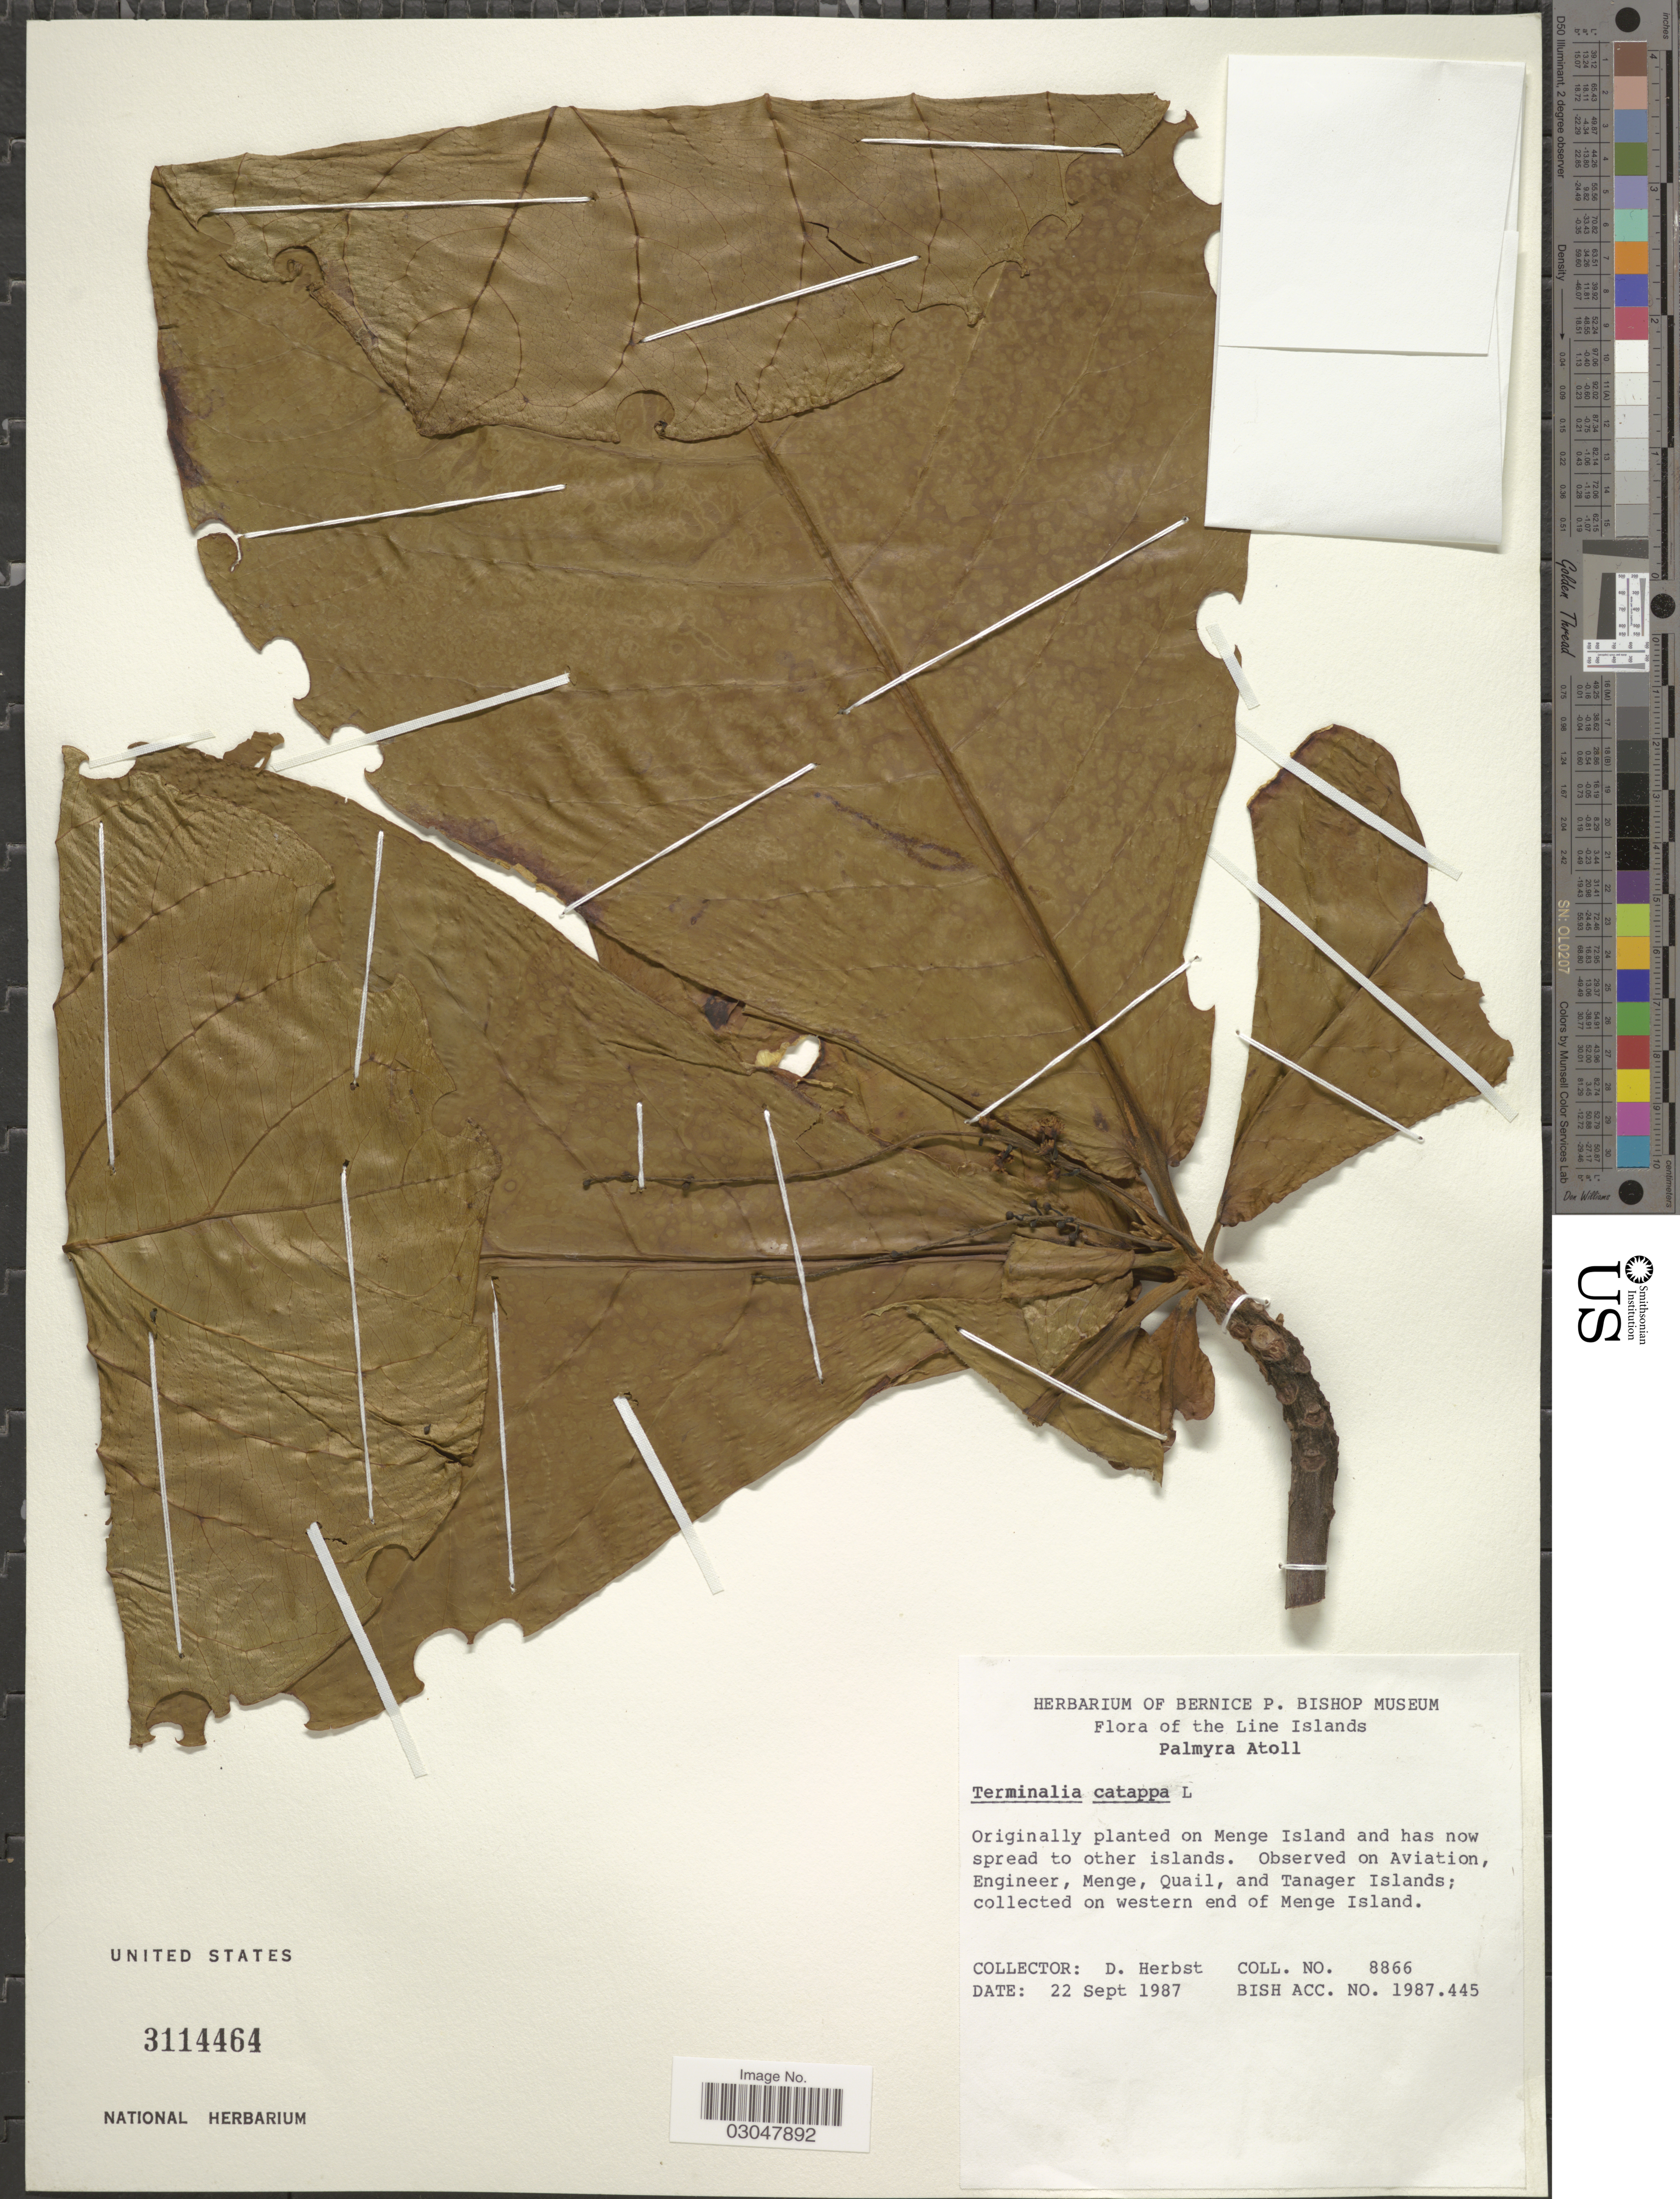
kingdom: Plantae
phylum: Tracheophyta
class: Magnoliopsida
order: Myrtales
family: Combretaceae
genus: Terminalia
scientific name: Terminalia catappa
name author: L.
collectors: D. Herbst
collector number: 8866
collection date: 1987-09-22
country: U.S. Administered Pacific Islands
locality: Line Islands. Palmyra Atoll. On western end of Menge Island.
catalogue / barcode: US 3114464